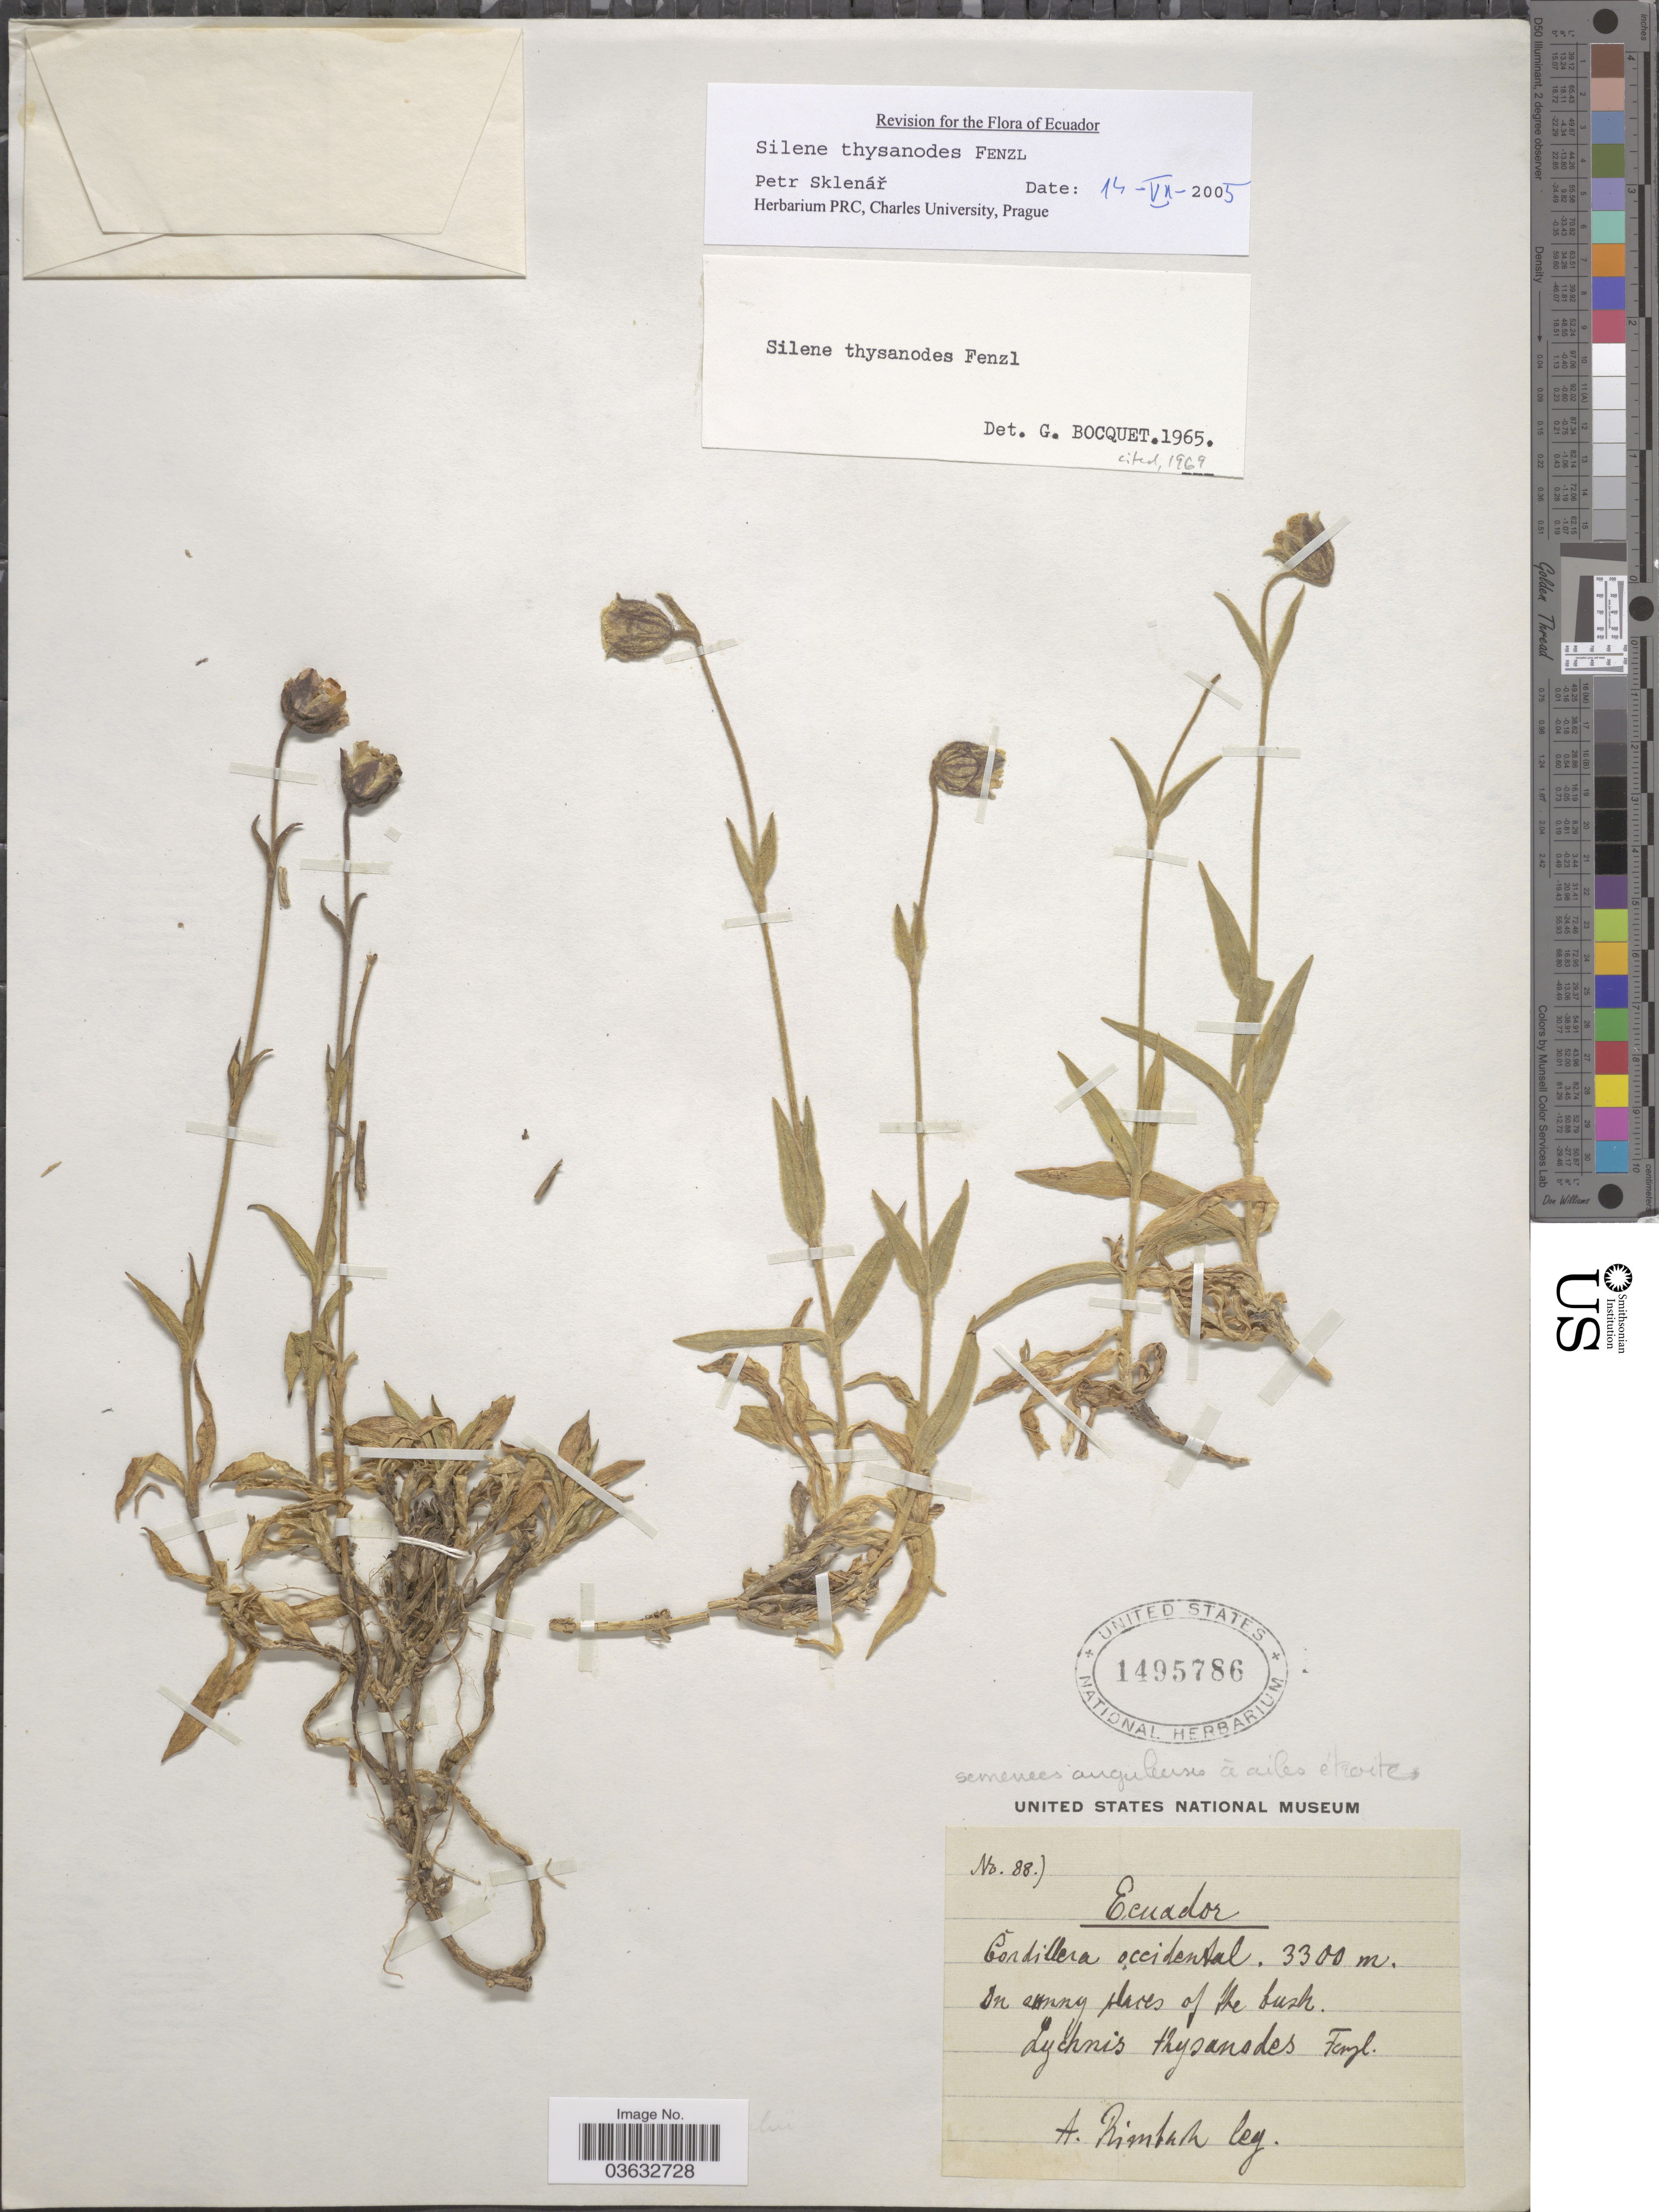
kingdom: Plantae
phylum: Tracheophyta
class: Magnoliopsida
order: Caryophyllales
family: Caryophyllaceae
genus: Silene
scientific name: Silene thysanodes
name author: Fenzl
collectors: A. Rimbach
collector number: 88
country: Ecuador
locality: Cordillera occidental. In sunny places of the bush.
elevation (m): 3300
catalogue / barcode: US 1495786